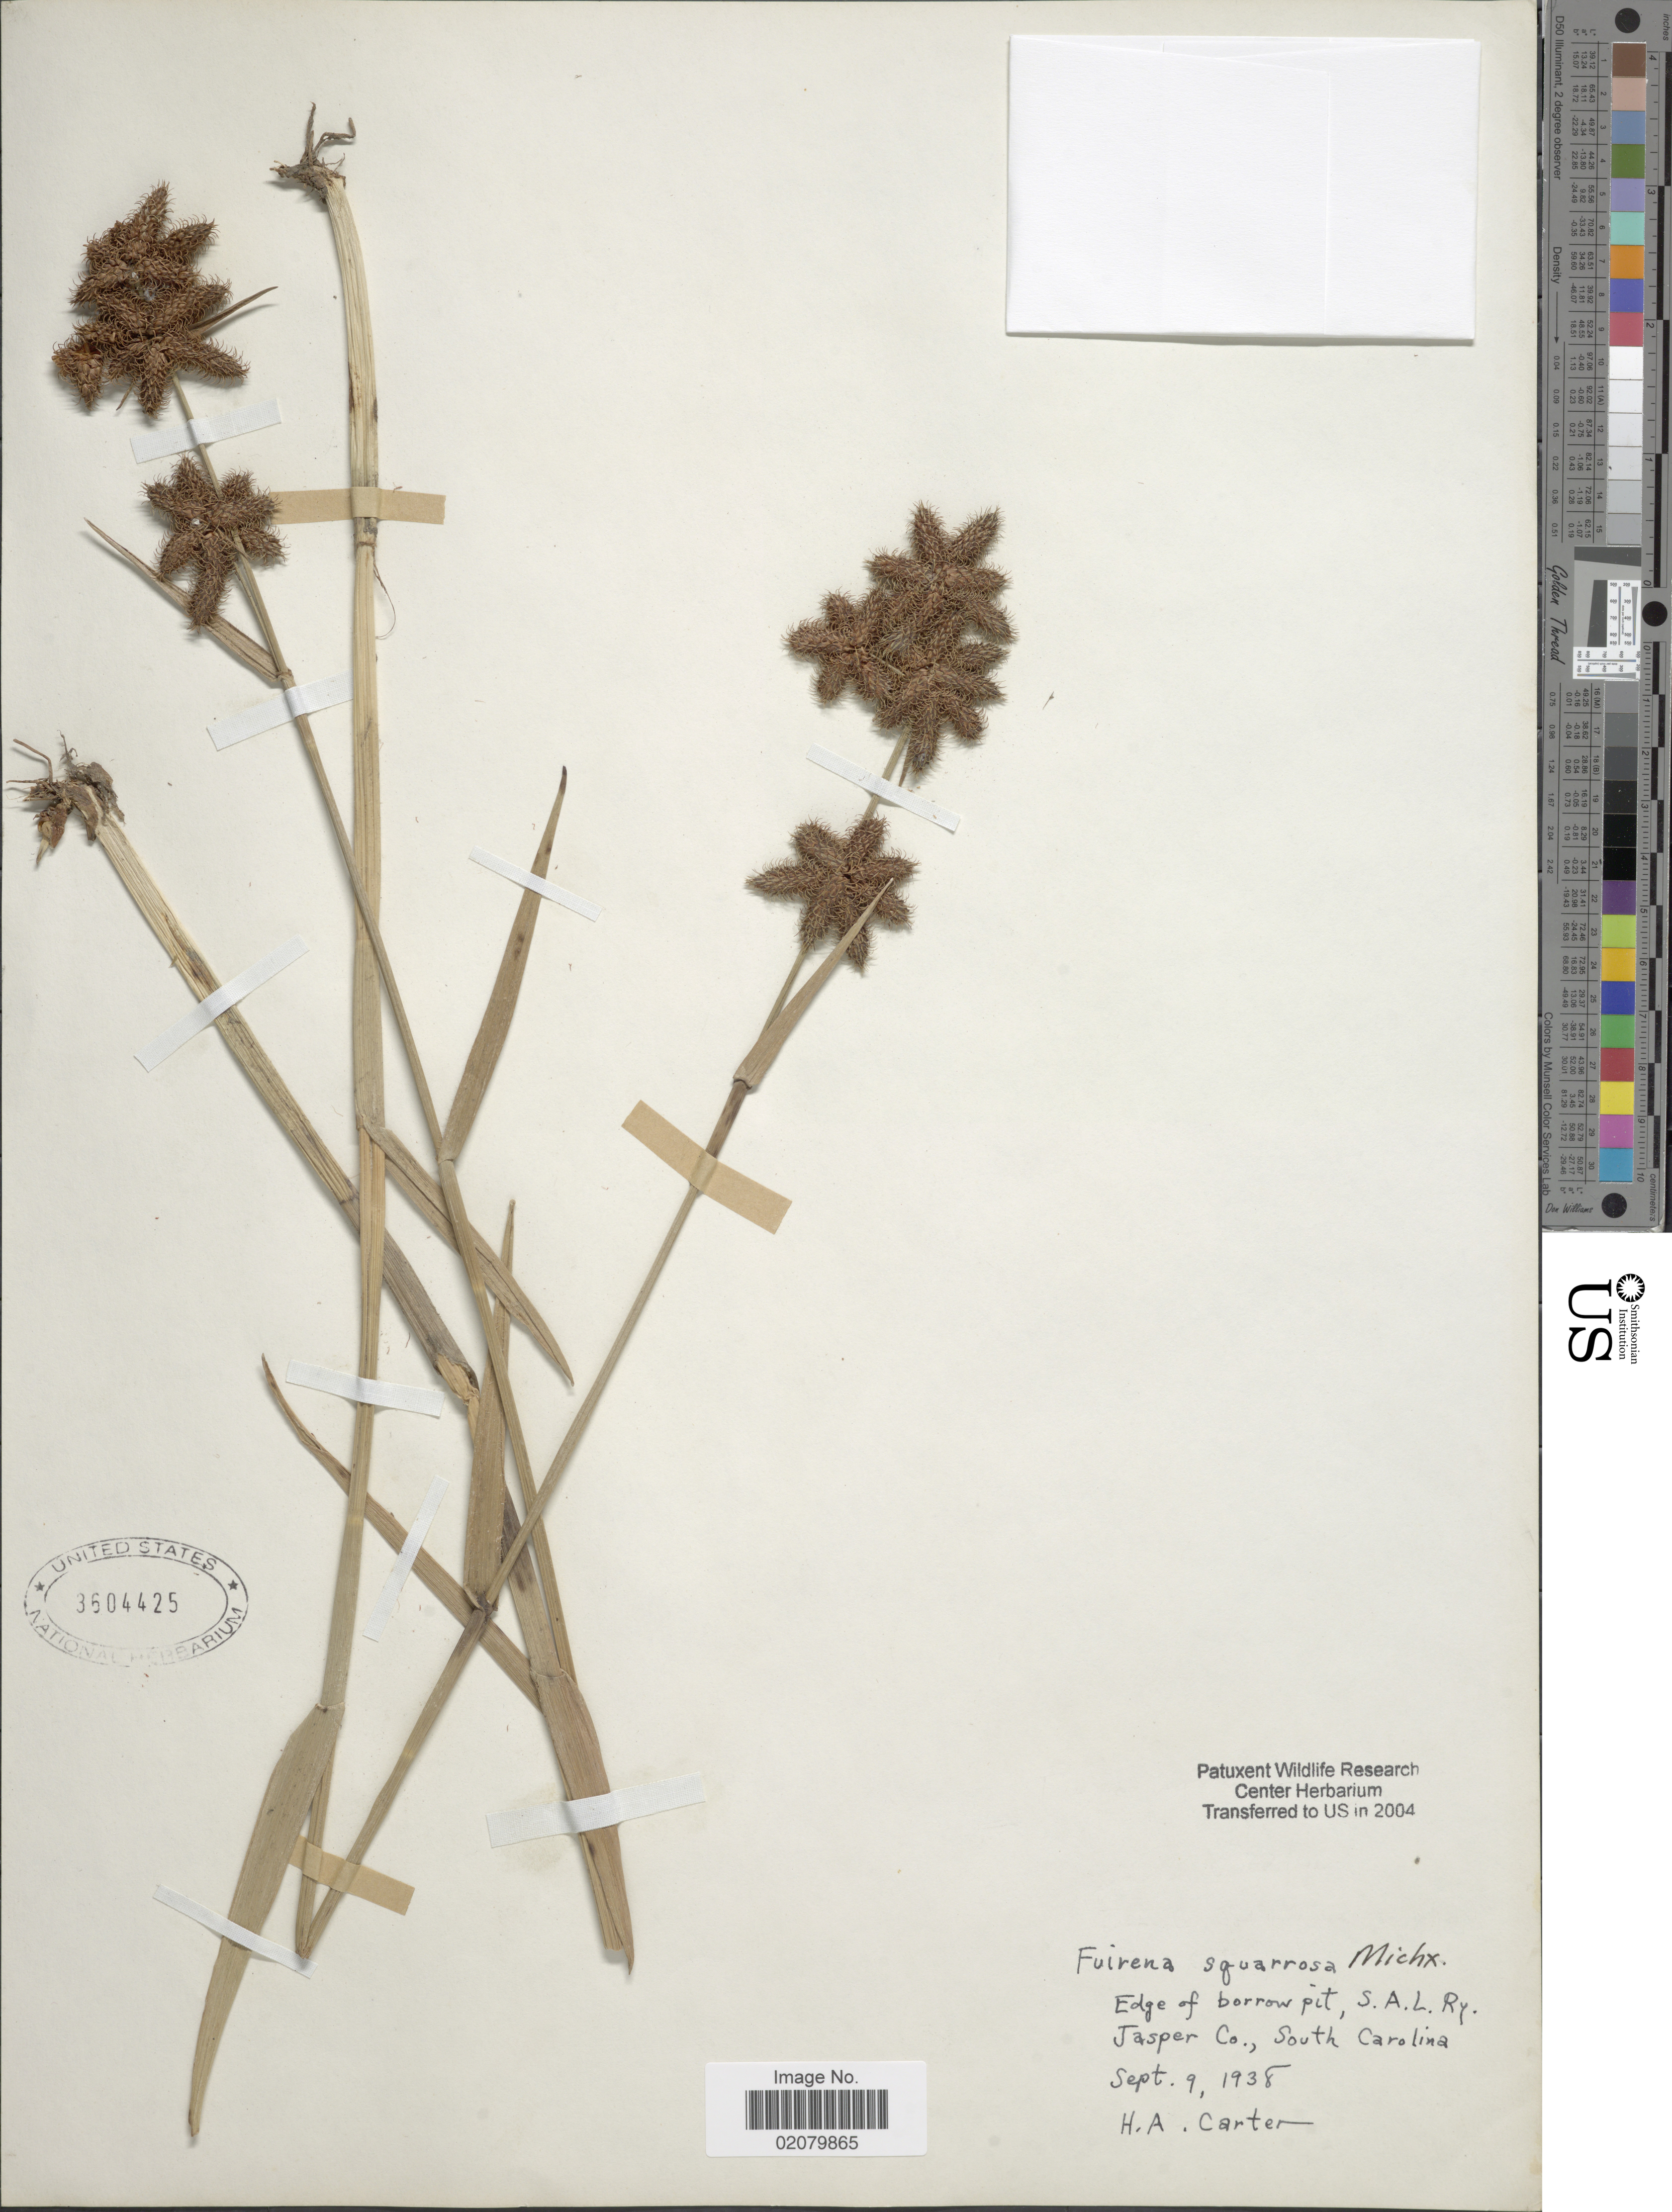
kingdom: Plantae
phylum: Tracheophyta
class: Liliopsida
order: Poales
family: Cyperaceae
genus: Fuirena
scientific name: Fuirena squarrosa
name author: Michx.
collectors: H. Carter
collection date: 1938-09-09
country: United States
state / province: South Carolina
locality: S.A.L. Ry, Jasper Co.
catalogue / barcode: US 3604425